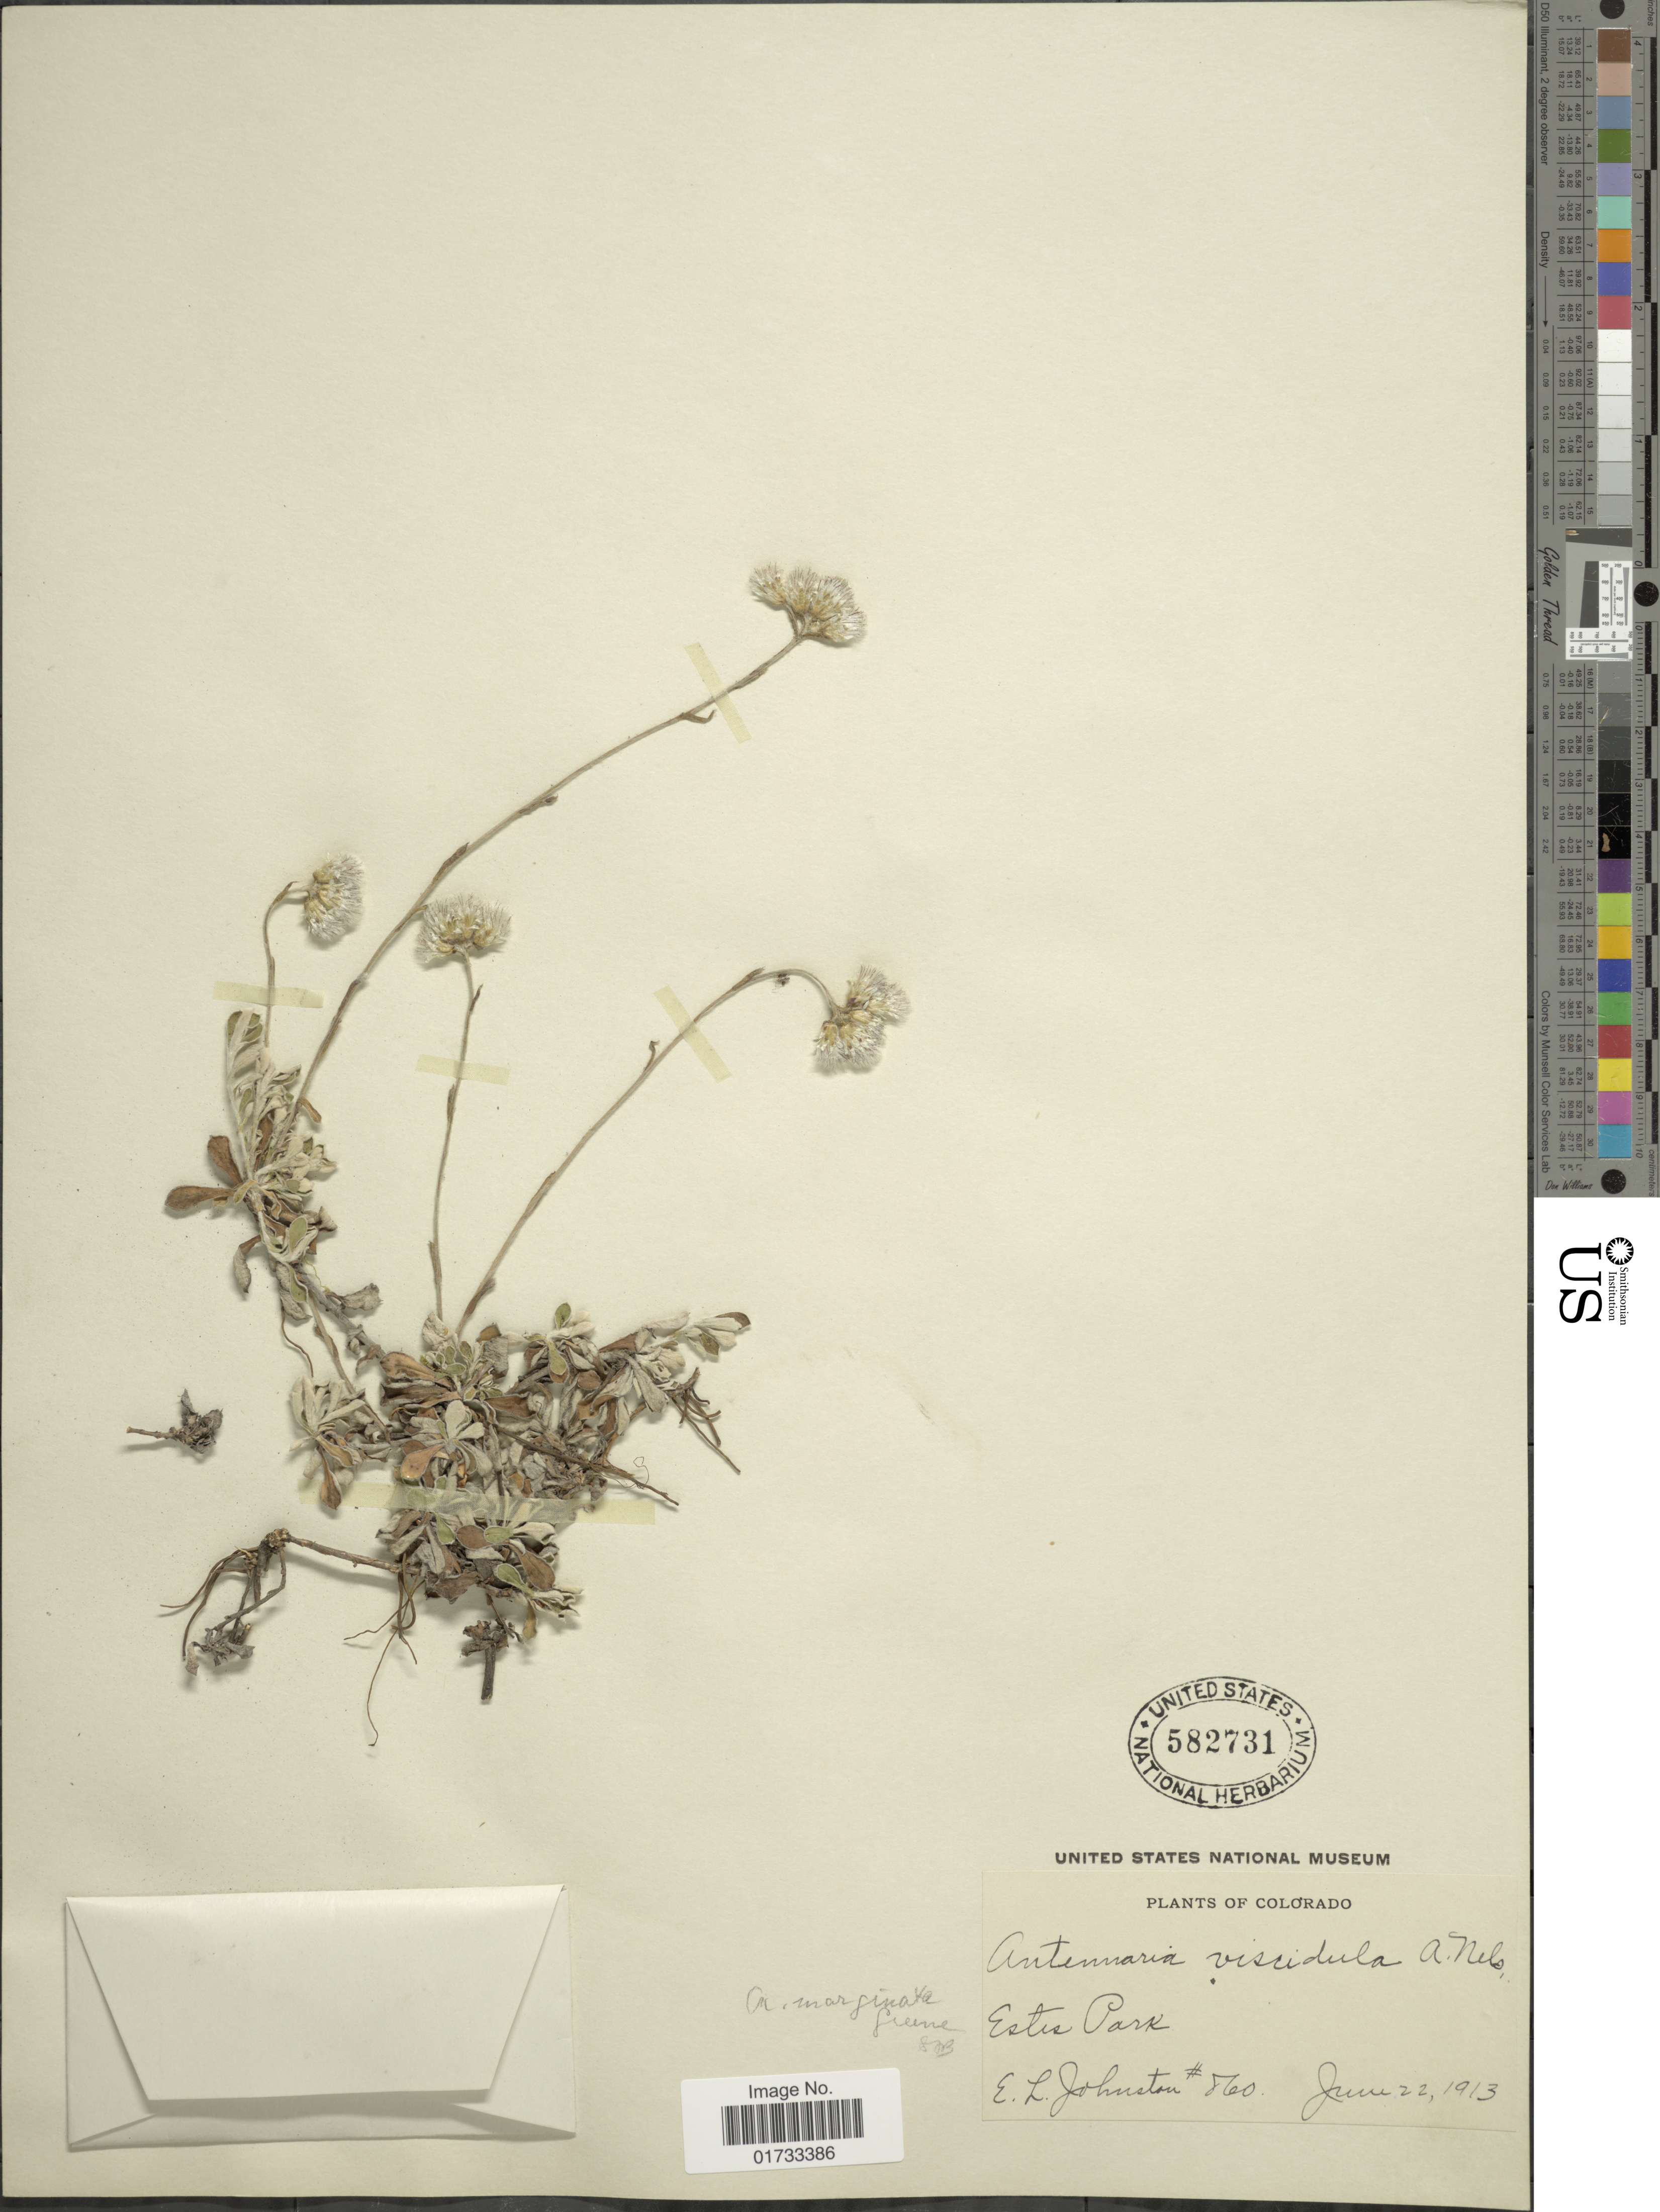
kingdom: Plantae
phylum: Tracheophyta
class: Magnoliopsida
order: Asterales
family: Asteraceae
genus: Antennaria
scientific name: Antennaria viscidula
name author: (E.E. Nelson) A. Nelson ex Rydb.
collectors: E. L. Johnston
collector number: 860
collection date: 1913-06-22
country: United States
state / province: Colorado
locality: Estes Park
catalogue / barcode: US 582731